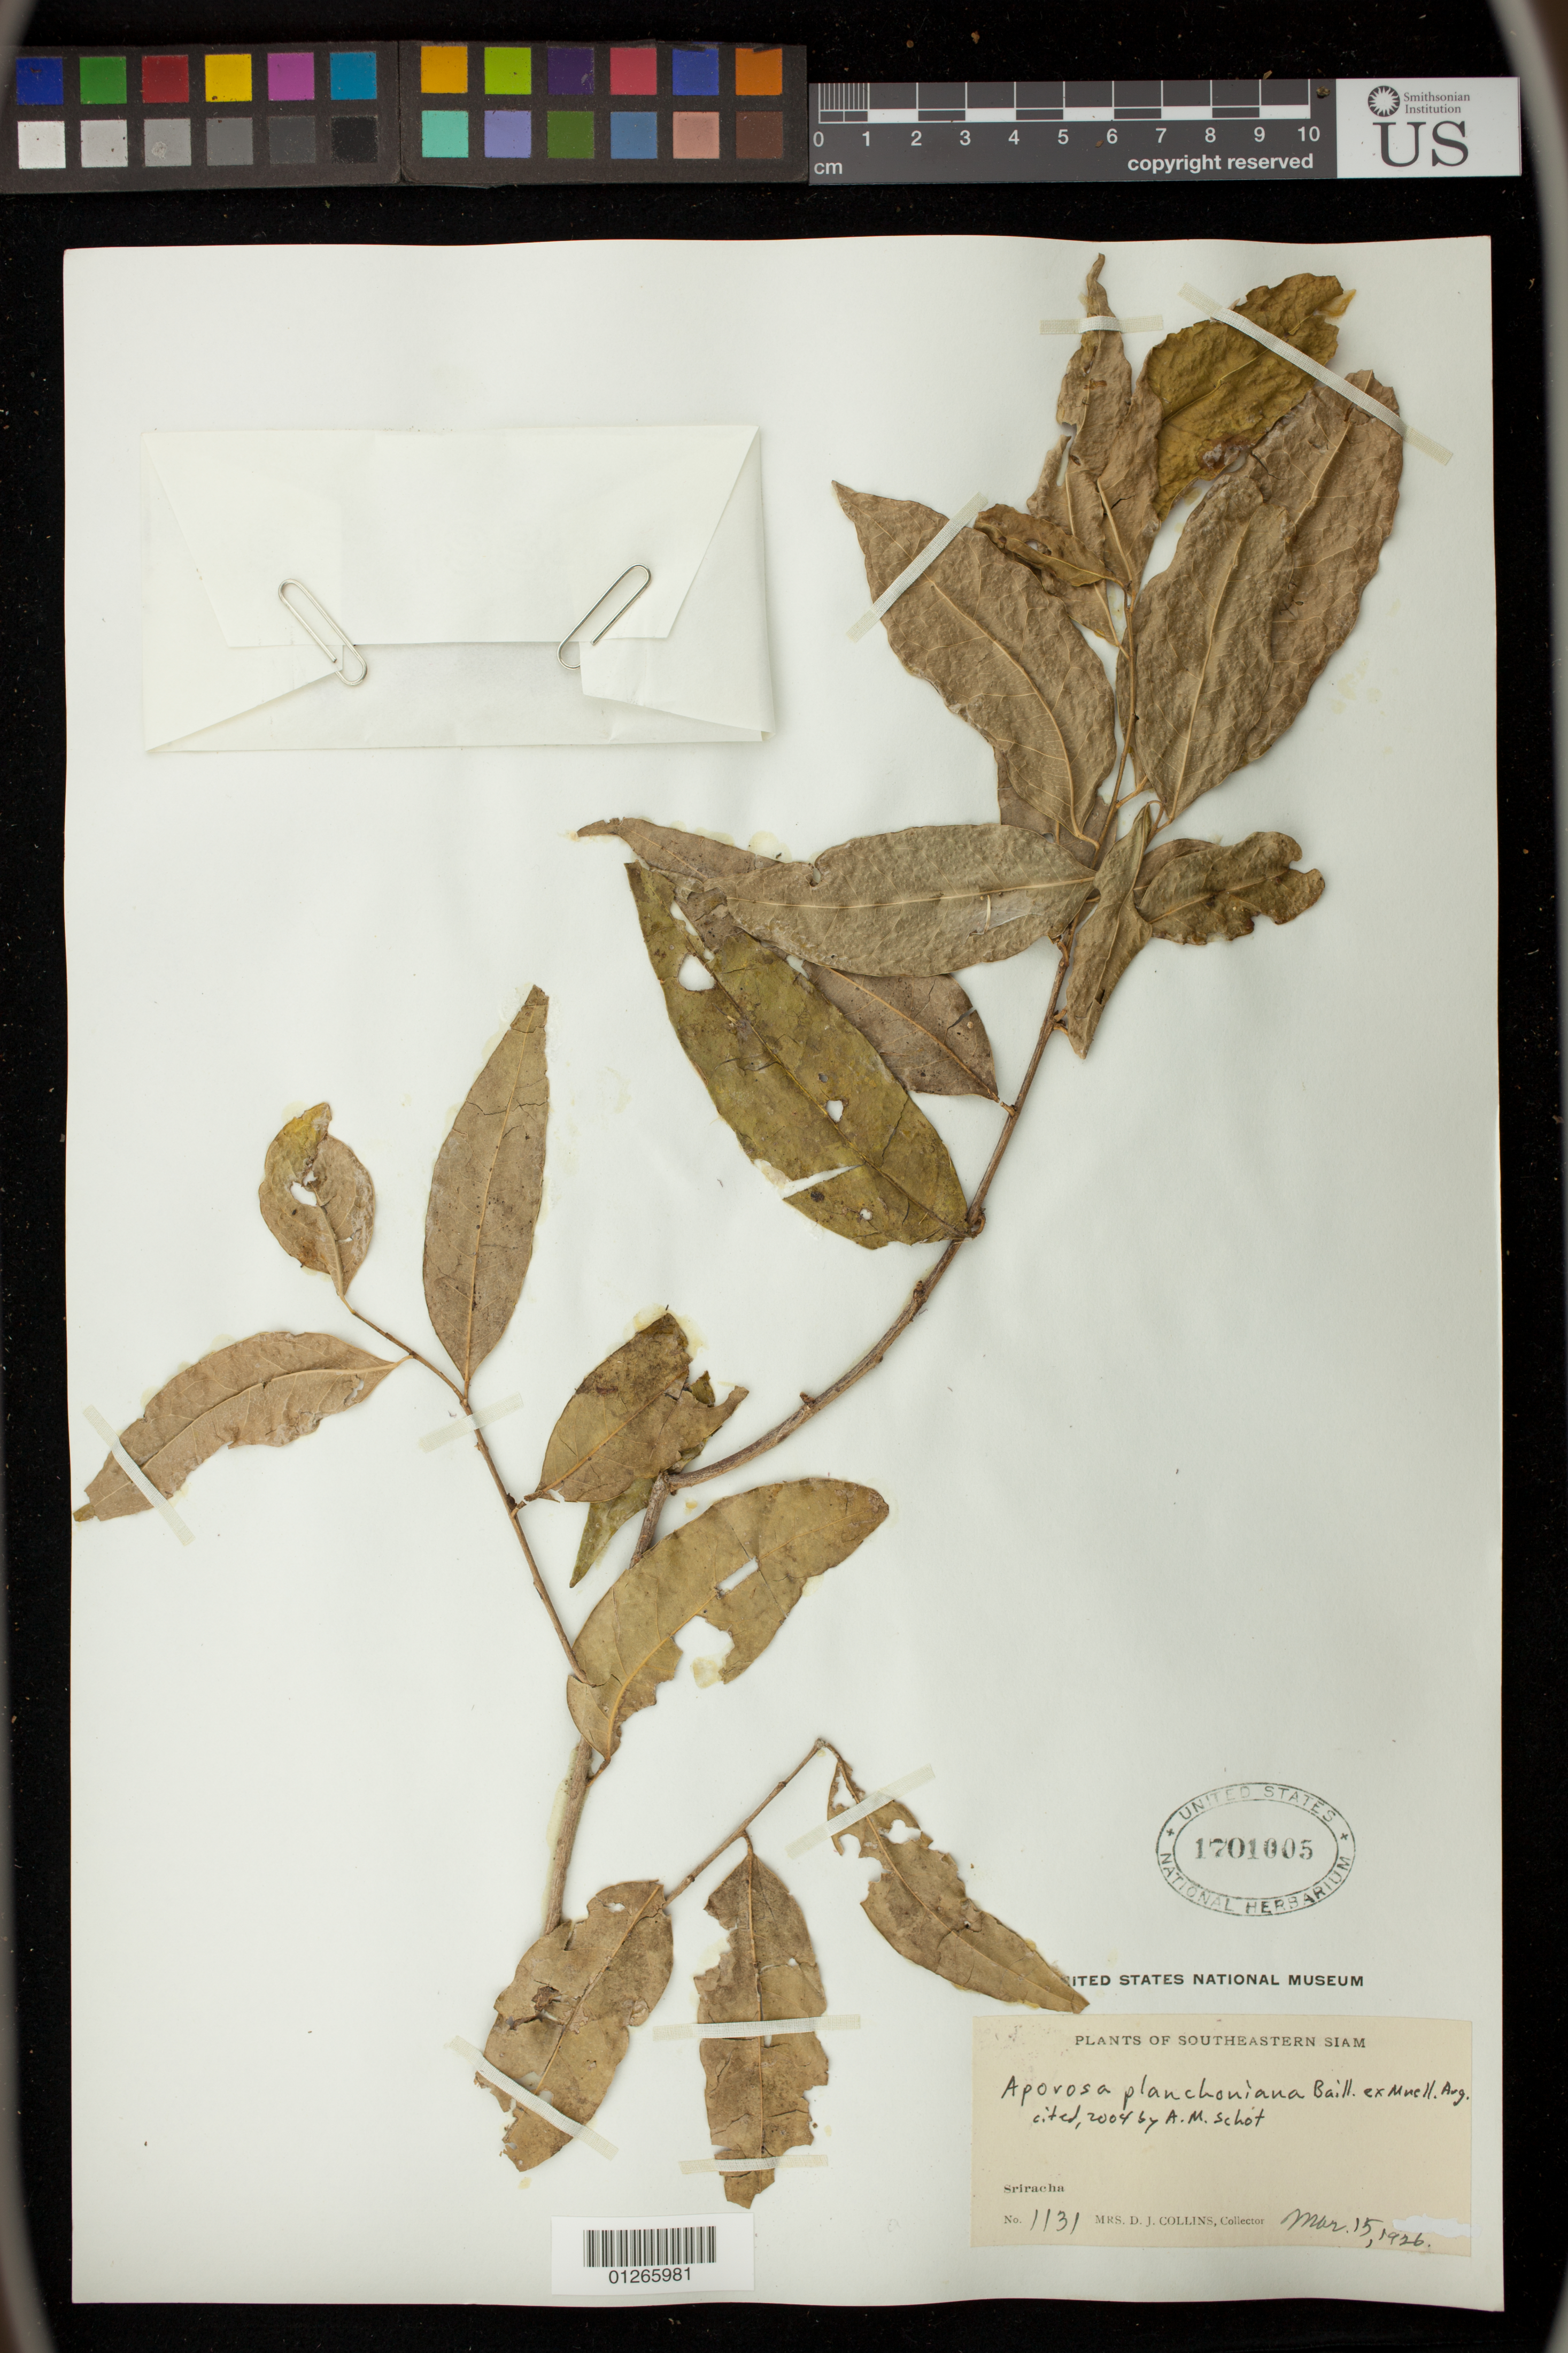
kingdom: Plantae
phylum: Tracheophyta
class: Magnoliopsida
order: Malpighiales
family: Phyllanthaceae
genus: Aporosa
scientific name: Aporosa planchoniana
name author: Baill. ex Müll. Arg.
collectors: Mrs. D. J. Collins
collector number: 1131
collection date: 1926-03-15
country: Thailand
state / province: Chon Buri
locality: Sriracha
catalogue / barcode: US 1701005